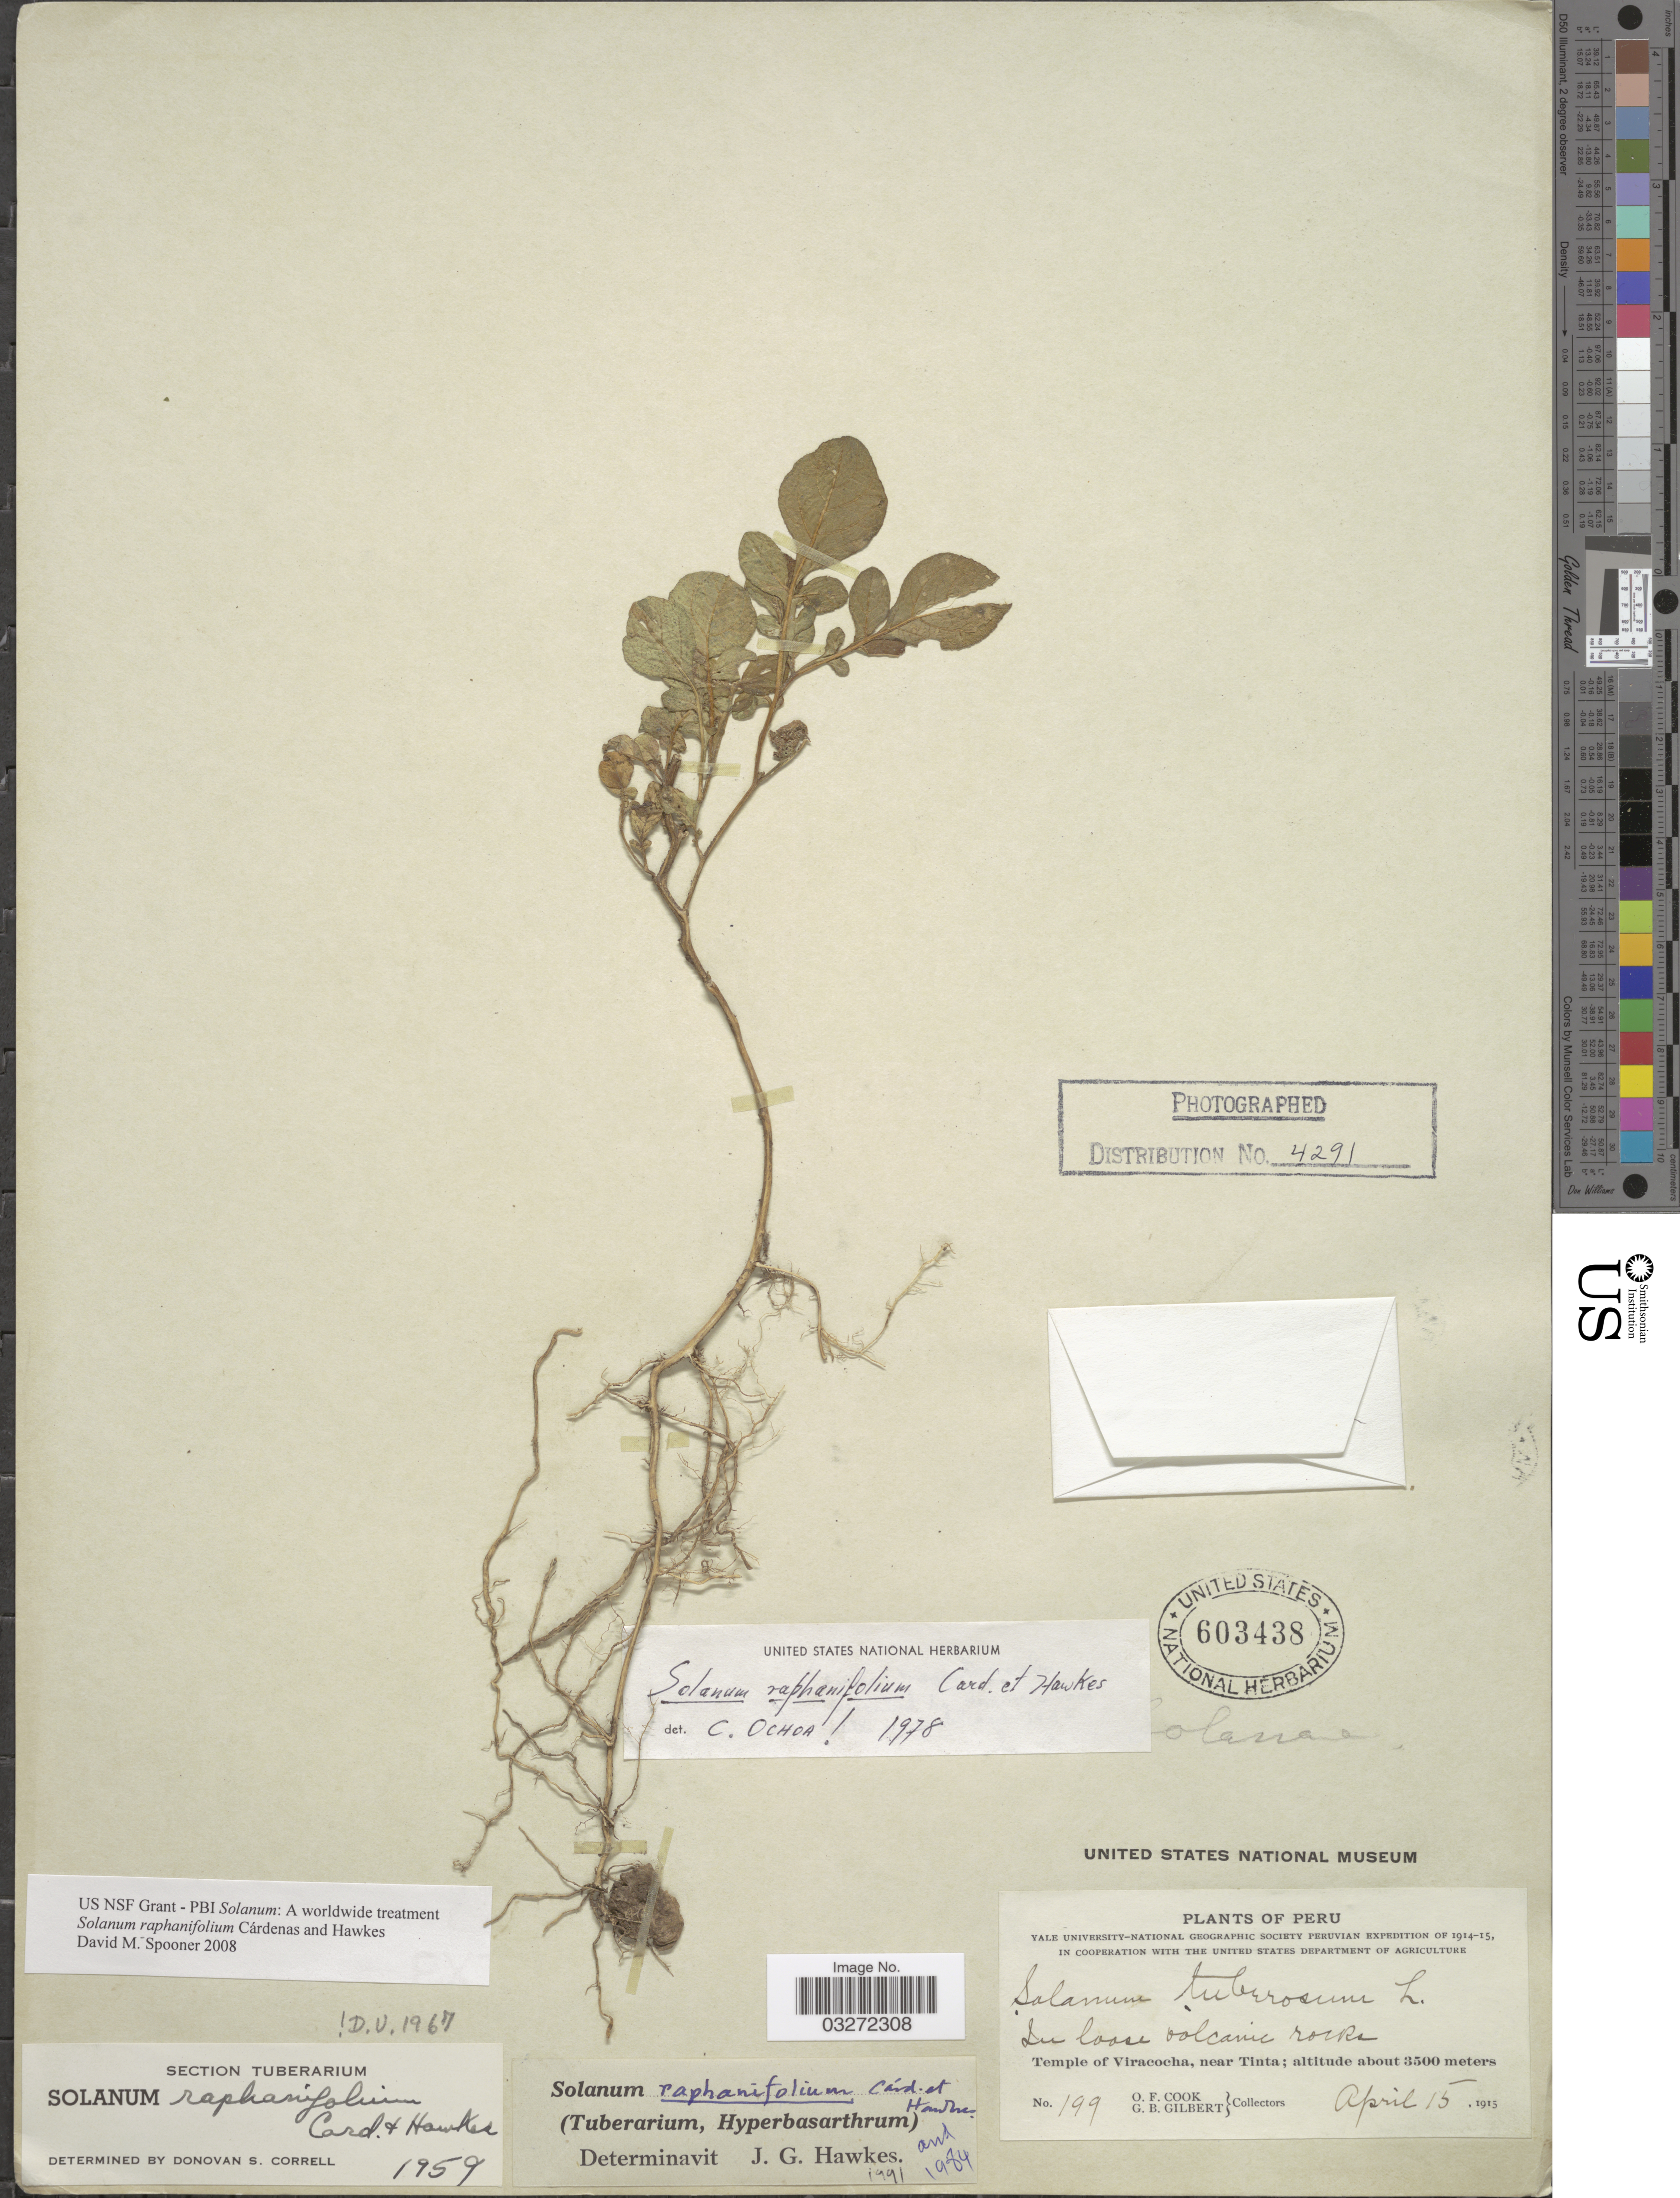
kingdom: Plantae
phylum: Tracheophyta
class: Magnoliopsida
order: Solanales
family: Solanaceae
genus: Solanum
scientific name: Solanum raphanifolium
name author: Cárdenas & Hawkes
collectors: O. F. Cook & G. B. Gilbert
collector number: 199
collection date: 1915-04-15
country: Peru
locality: Temple of Viracocha, near Tinta.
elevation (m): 3500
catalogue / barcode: US 603438